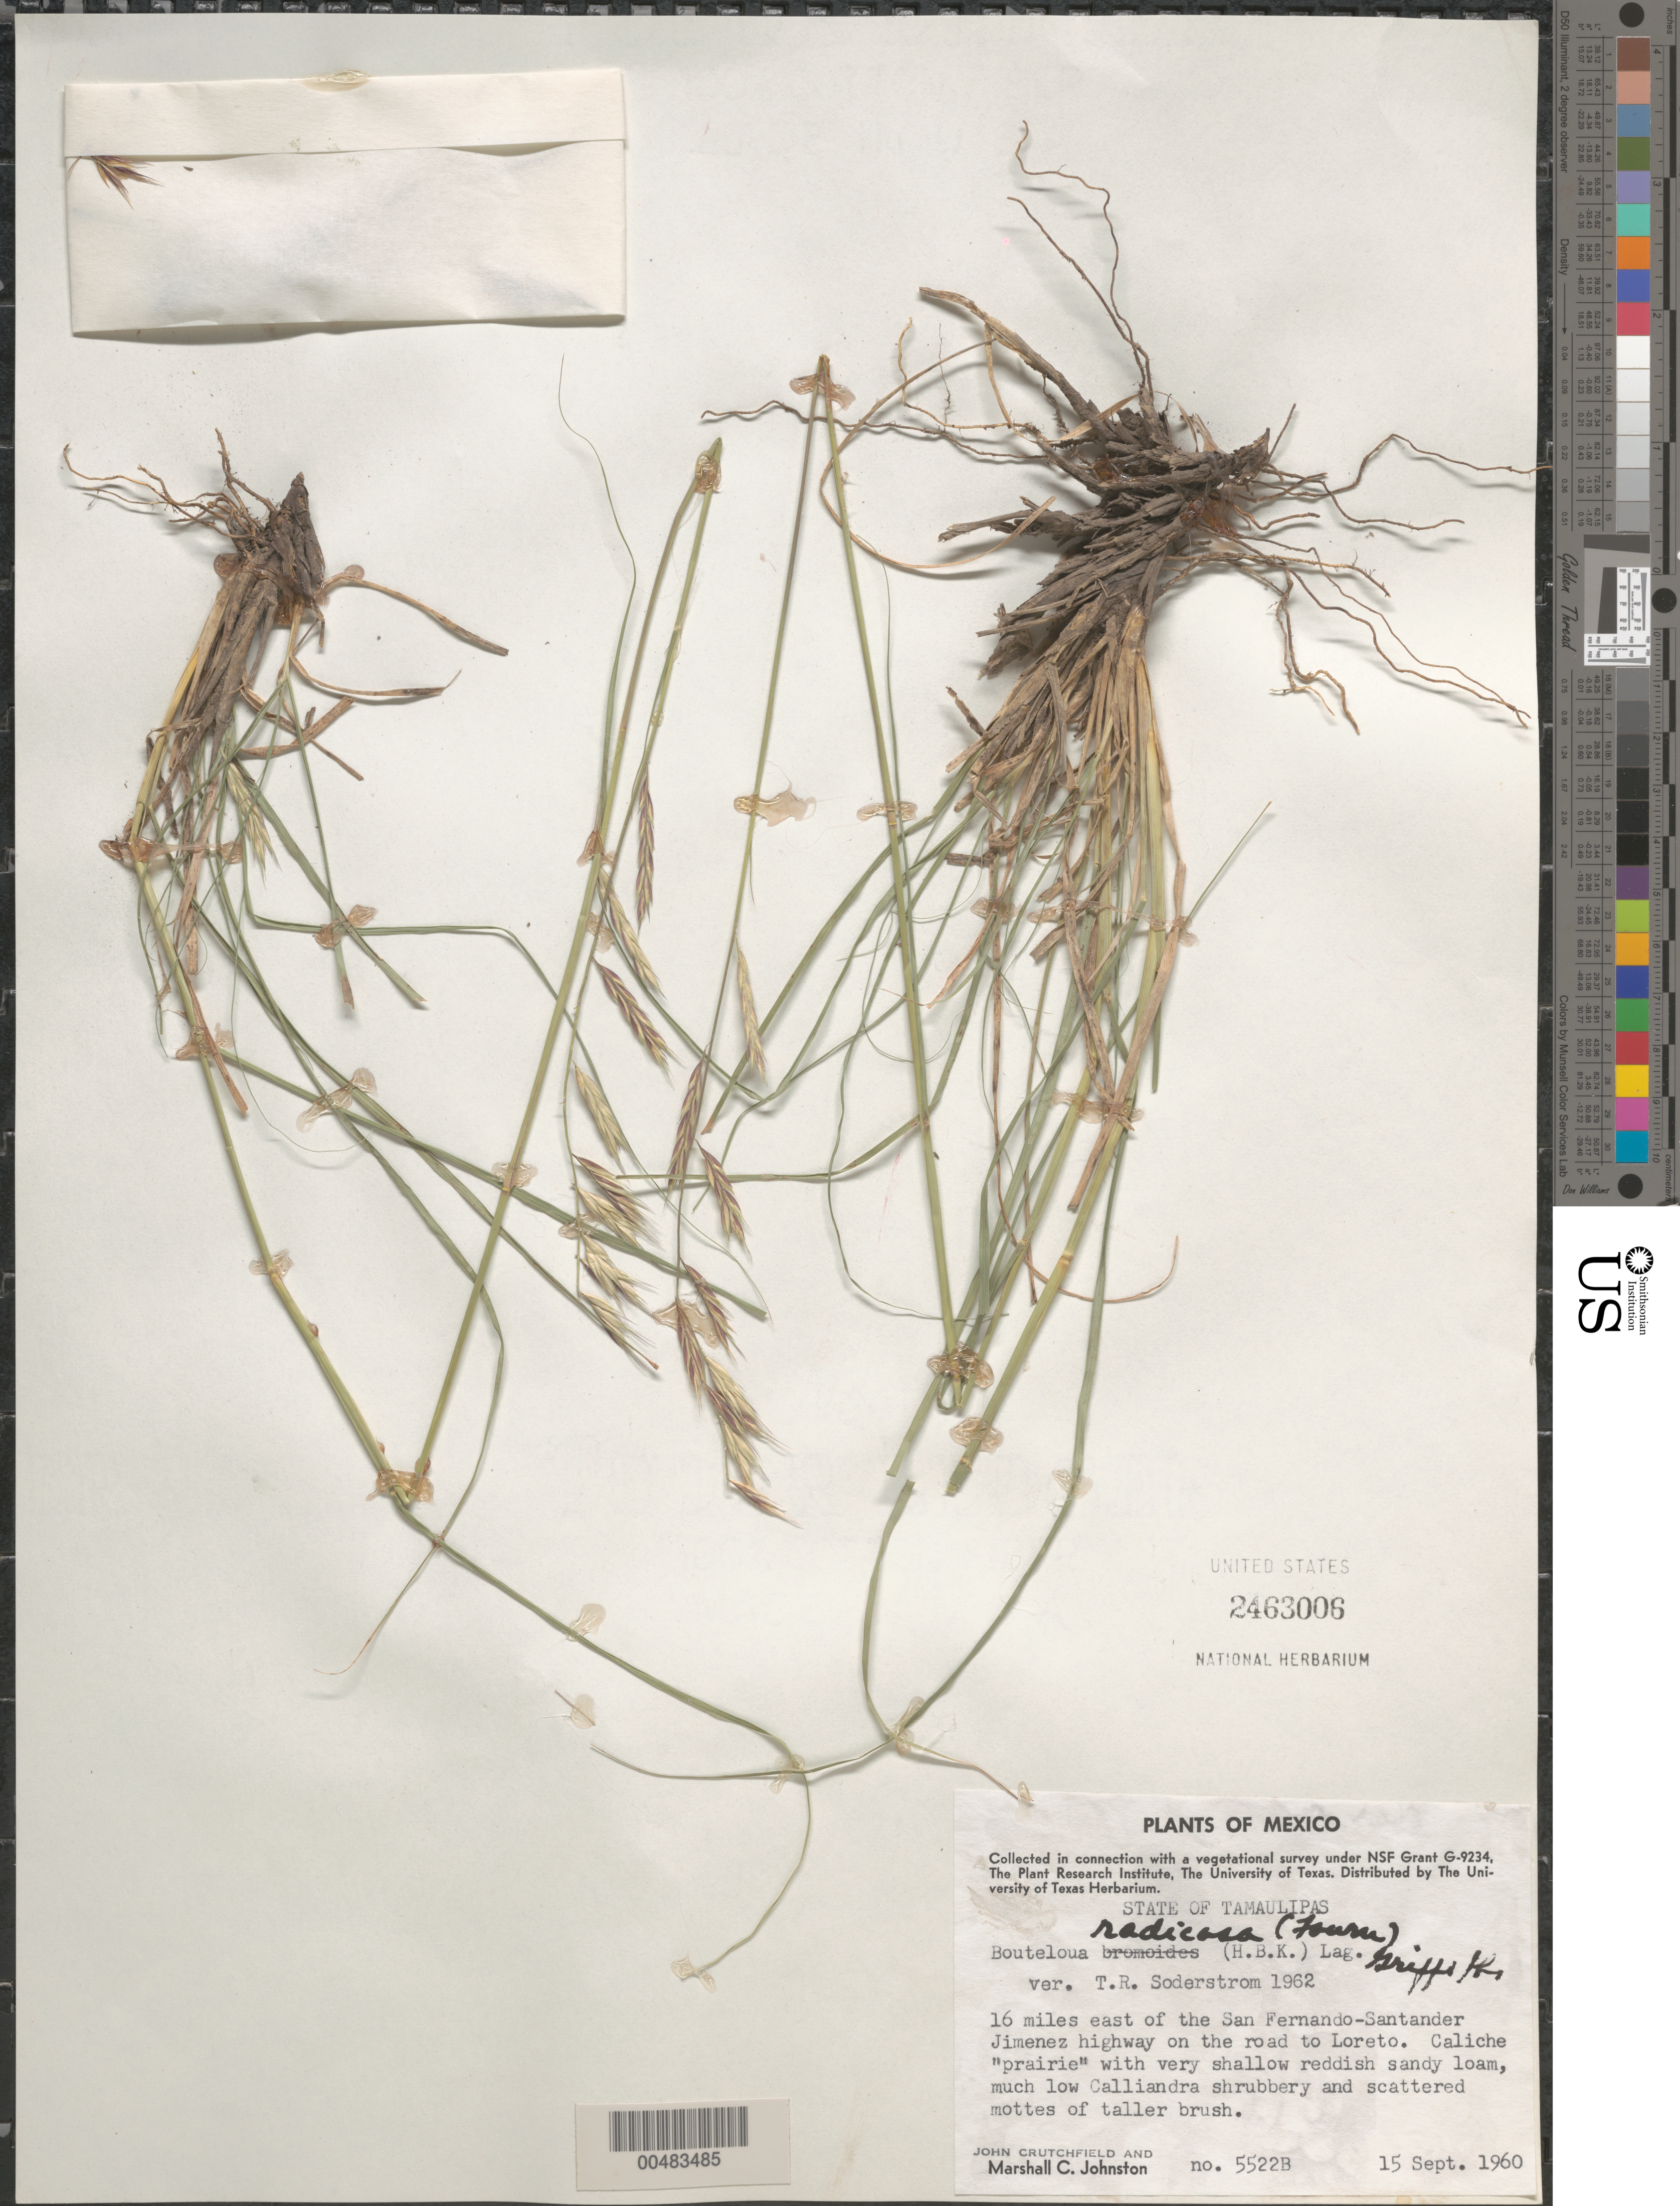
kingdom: Plantae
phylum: Tracheophyta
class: Liliopsida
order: Poales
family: Poaceae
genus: Bouteloua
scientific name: Bouteloua radicosa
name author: (E. Fourn.) Griffiths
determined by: Soderstrom, T. R.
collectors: J. Crutchfield & M. Johnston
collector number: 5522B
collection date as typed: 15 Sep 1960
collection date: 1960-09-15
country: Mexico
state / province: Tamaulipas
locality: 16 mi E of the San Fernando - Santander Jimenez highway on the road to Loreto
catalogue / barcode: US 2463006